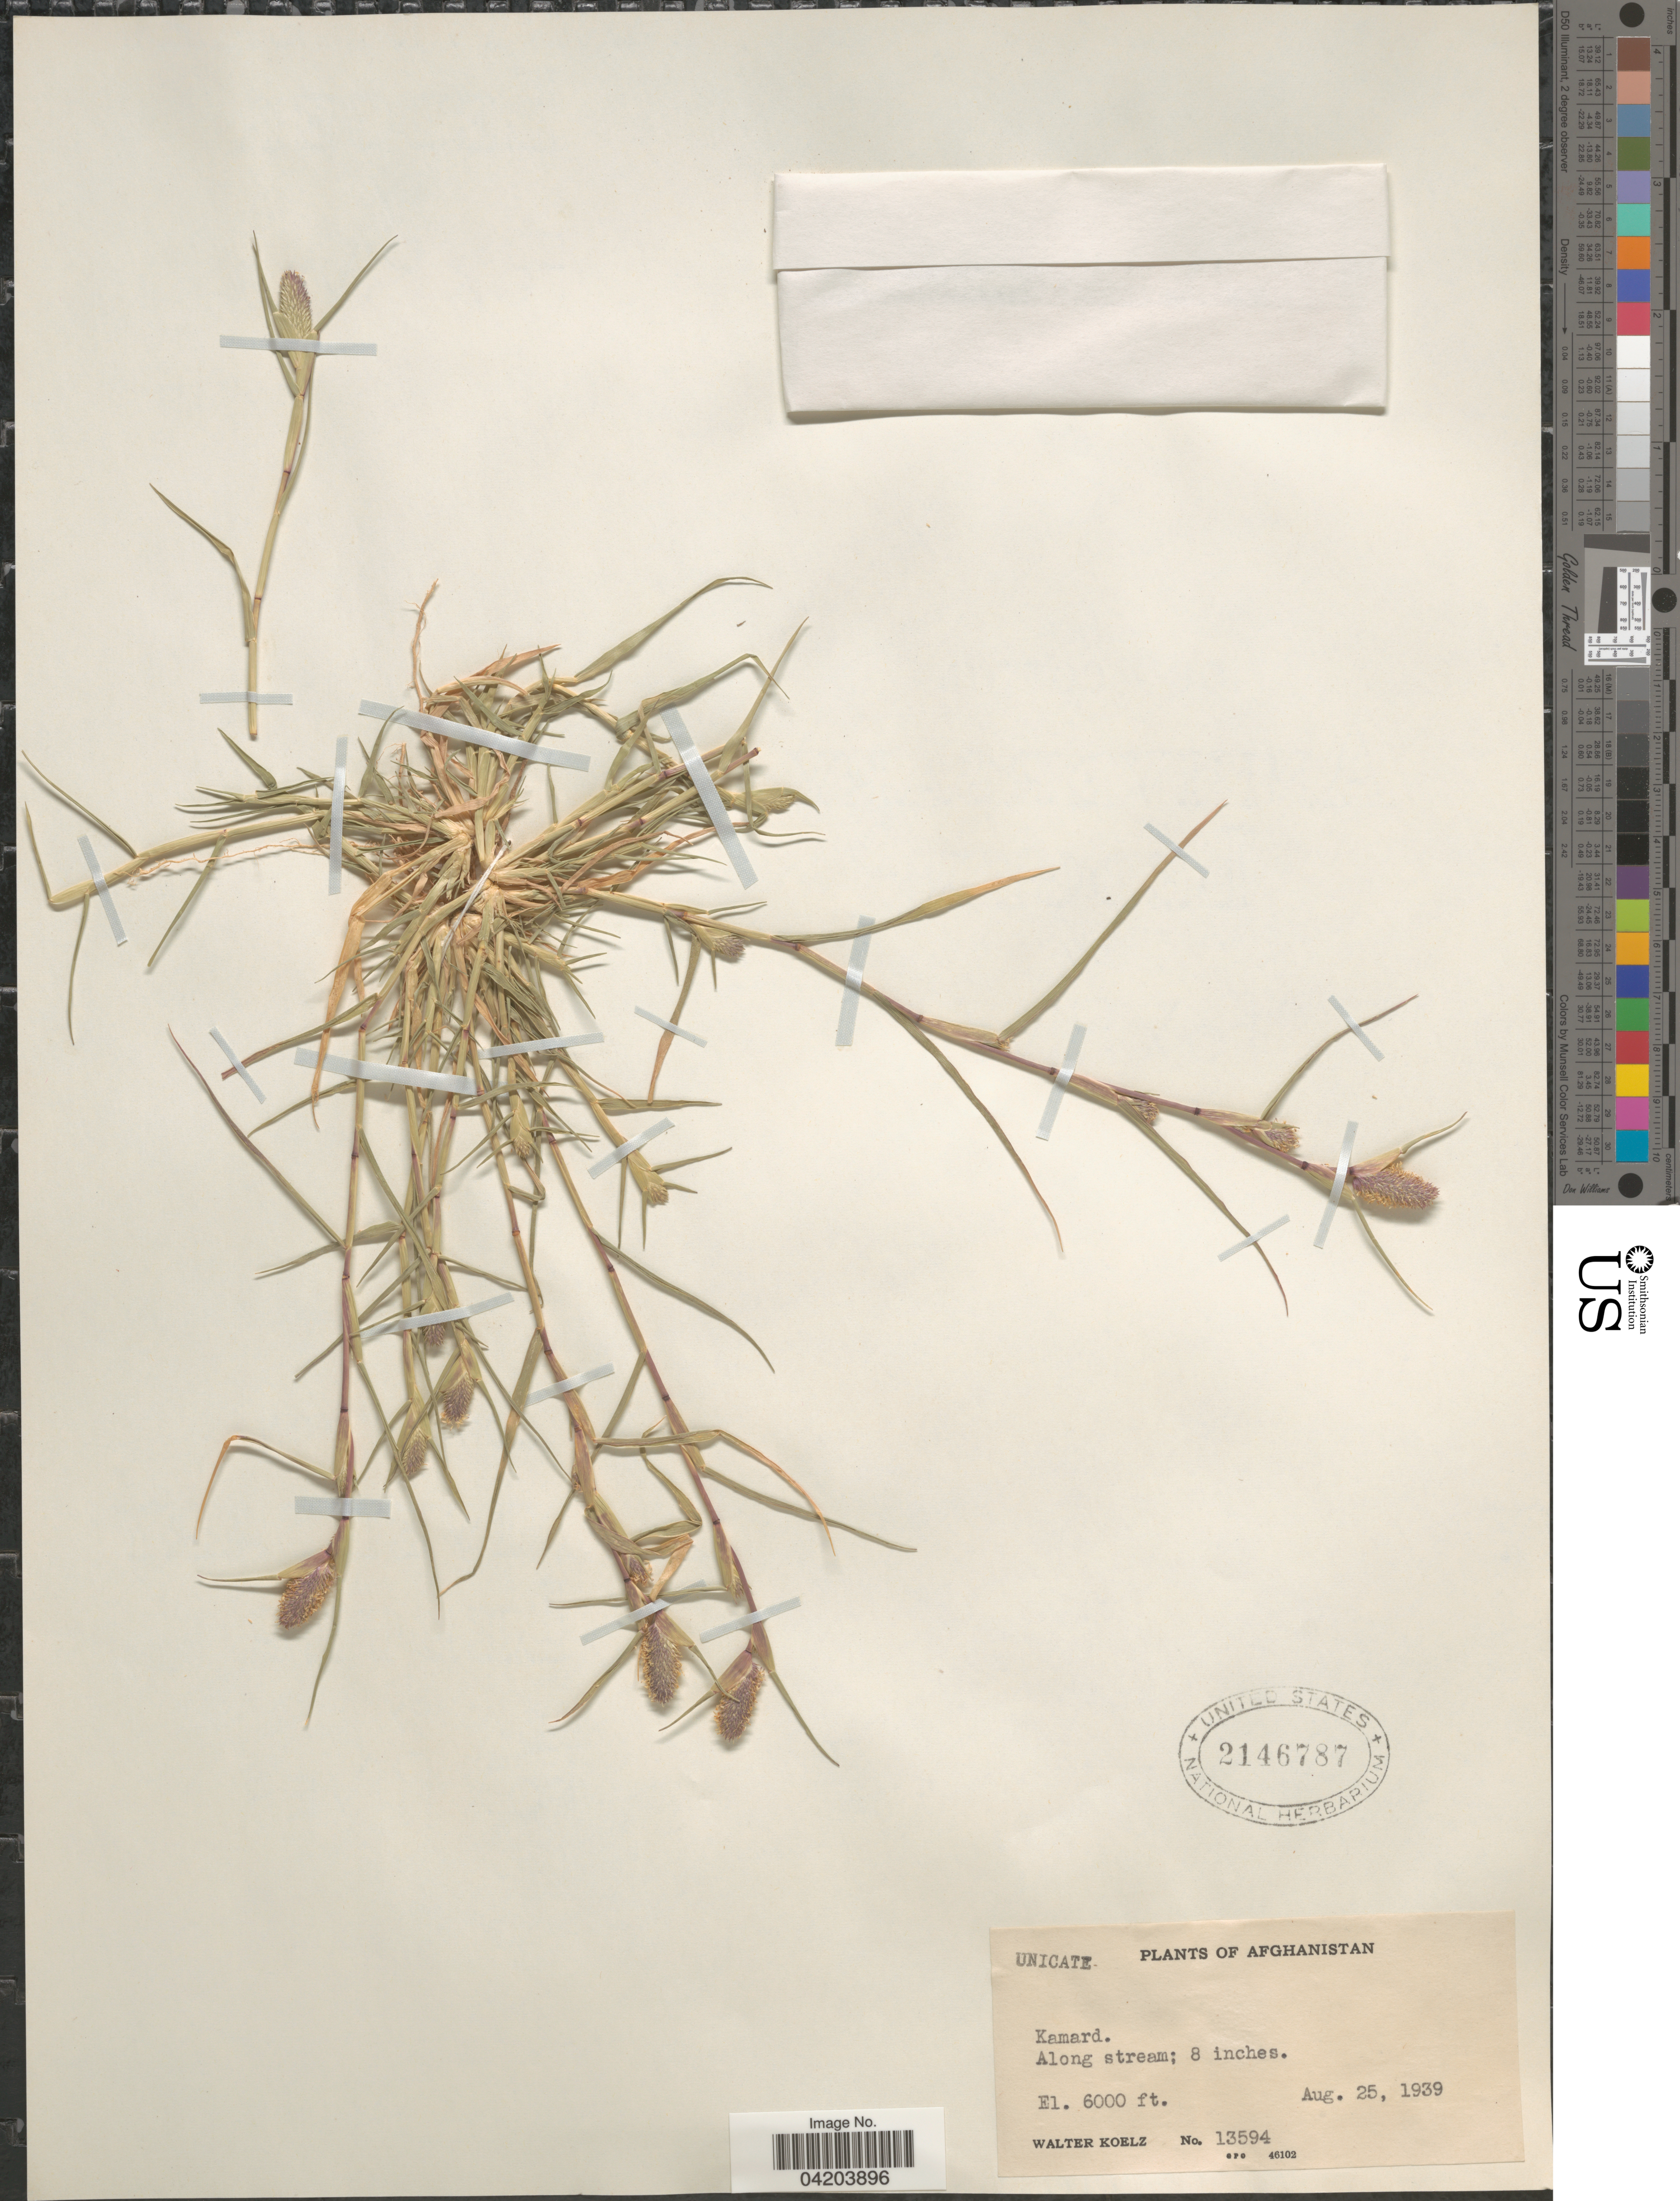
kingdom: Plantae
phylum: Tracheophyta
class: Liliopsida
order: Poales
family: Poaceae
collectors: W. N. Koelz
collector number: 13594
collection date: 1939-08-25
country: Afghanistan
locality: Kamard. Along stream.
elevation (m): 1829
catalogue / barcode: US 2146787